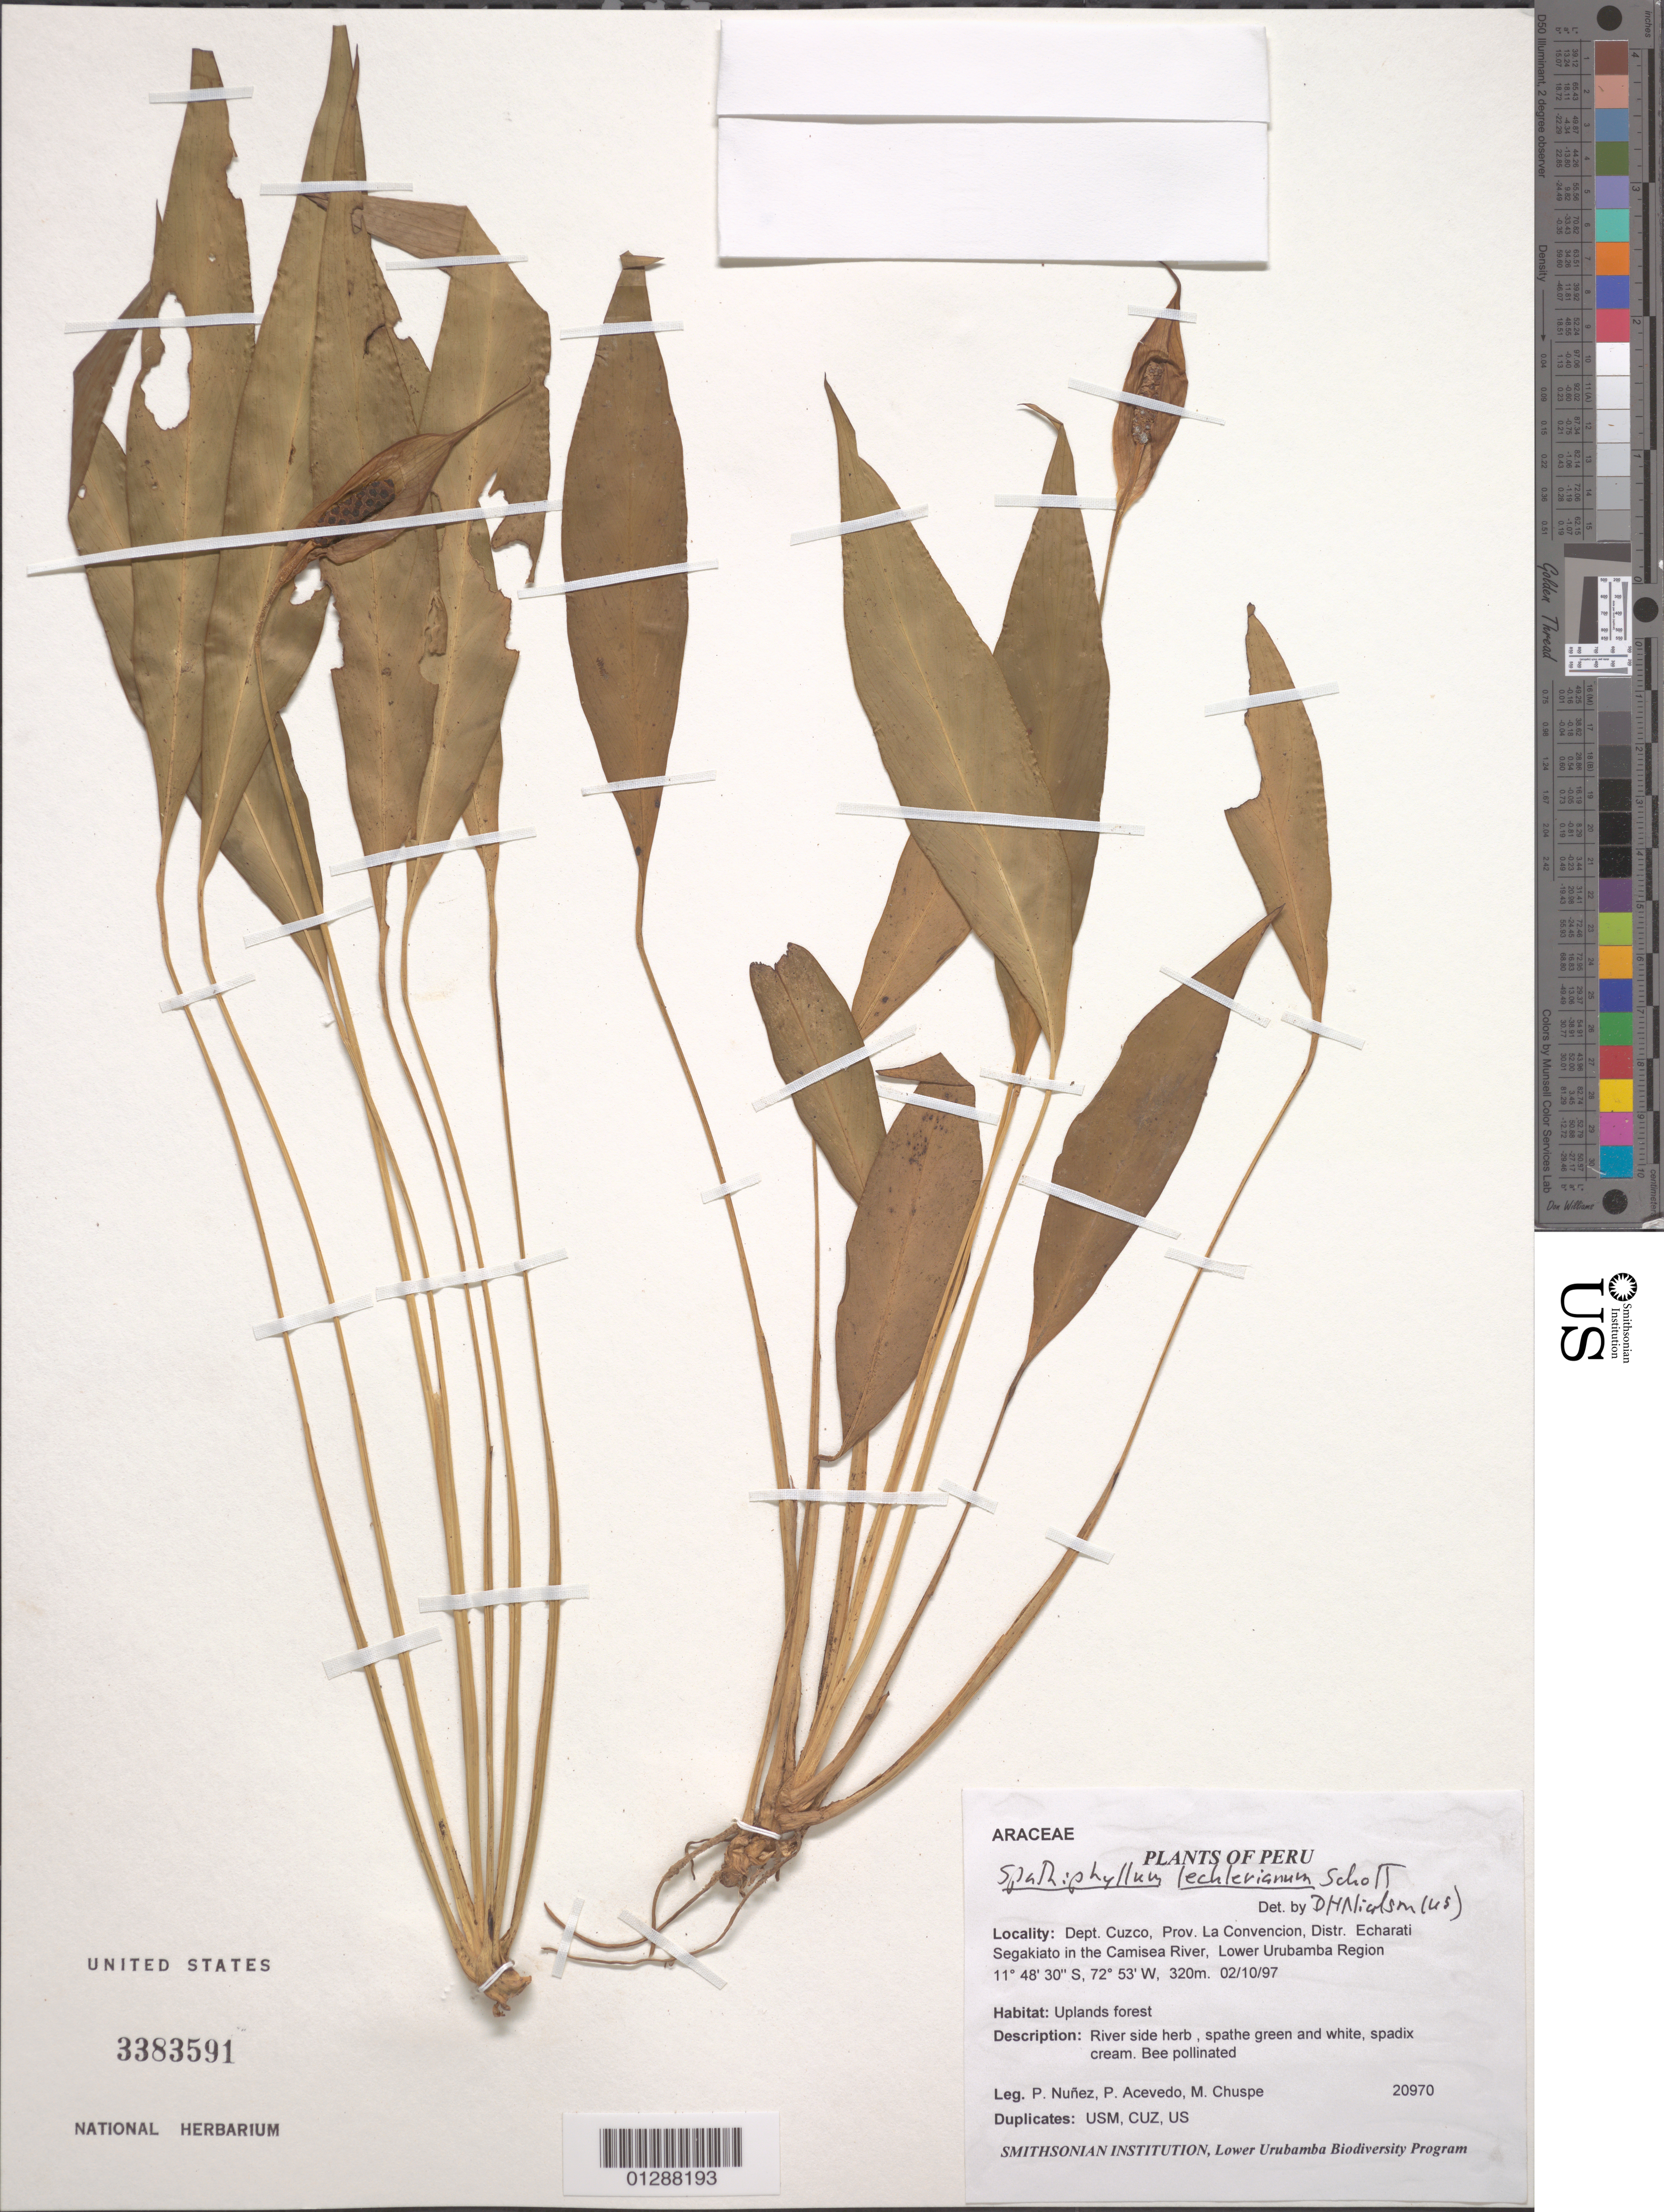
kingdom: Plantae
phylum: Tracheophyta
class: Liliopsida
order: Alismatales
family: Araceae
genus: Spathiphyllum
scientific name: Spathiphyllum lechlerianum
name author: Schott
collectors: P. Nuñez V., P. Acevedo-Rodr. & M. Chuspe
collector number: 20970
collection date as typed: Transcribed d/m/y: 2/10/97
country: Peru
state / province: Cusco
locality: Dept. Cuzco, Prov. La Convencion, Distr. Echarati. Segakiato in the Camisea River, Lower Urubamba Region.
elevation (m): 320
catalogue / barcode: US 3383591